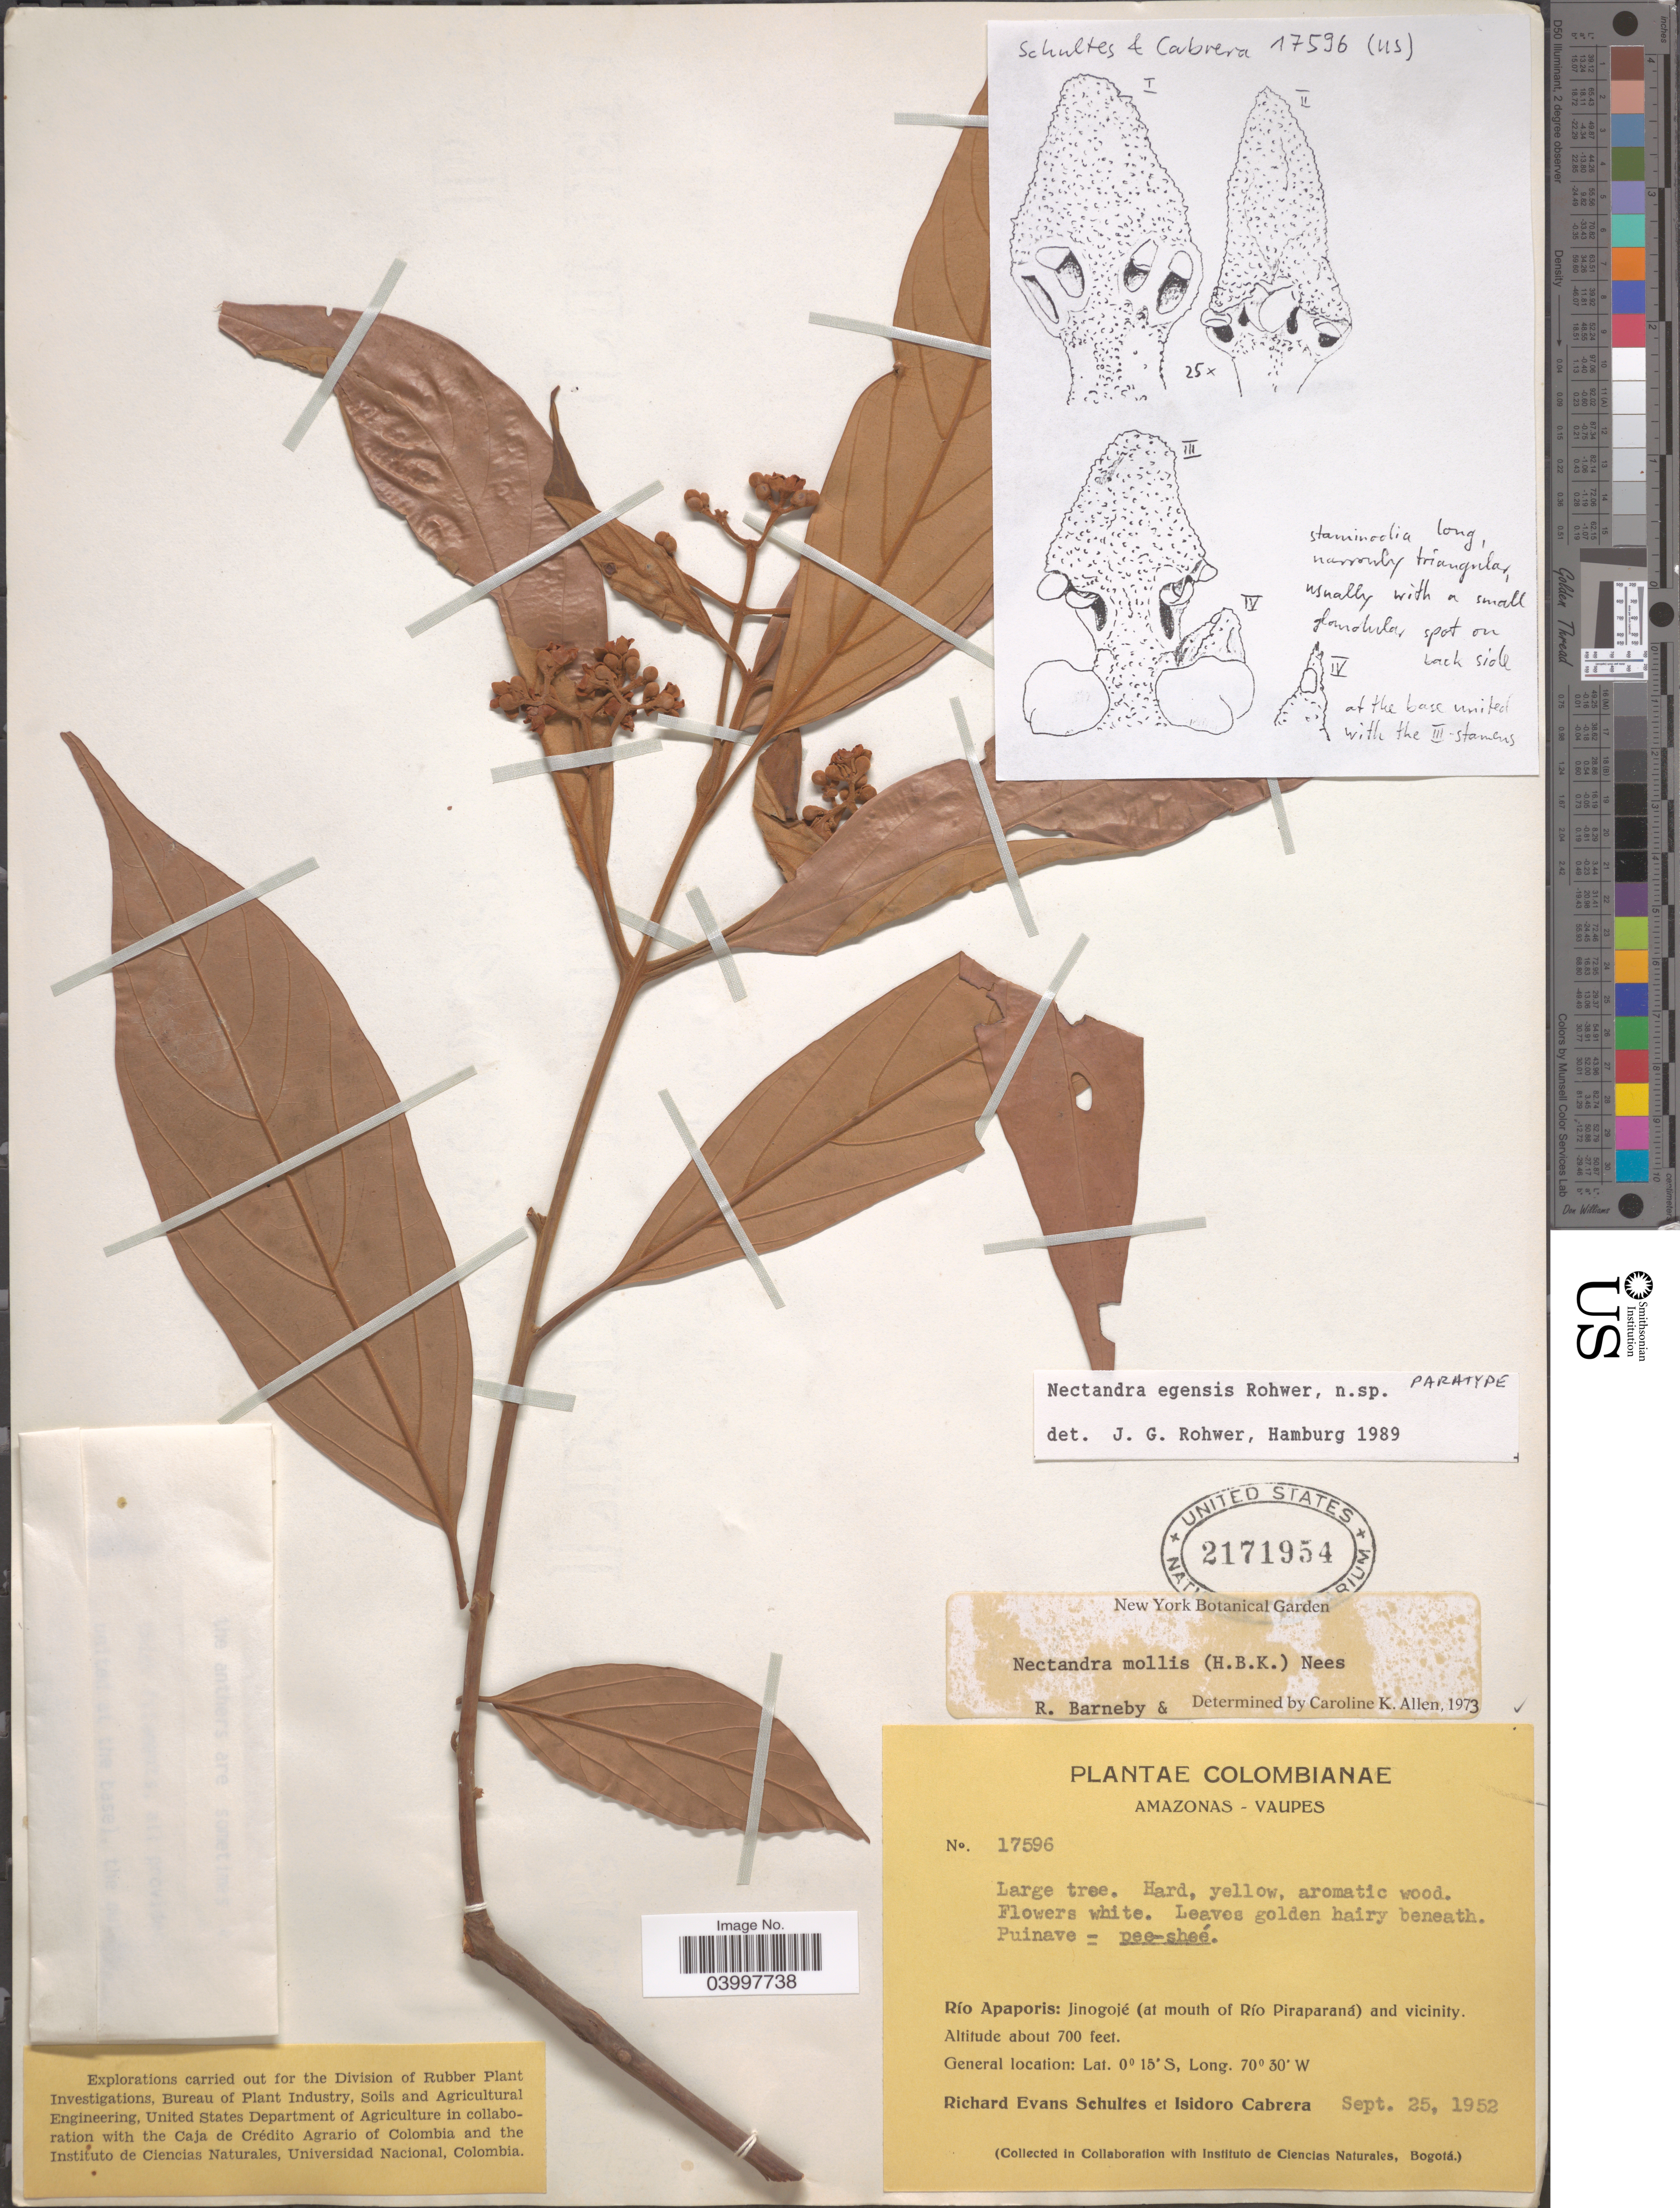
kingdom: Plantae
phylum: Tracheophyta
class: Magnoliopsida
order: Laurales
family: Lauraceae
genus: Nectandra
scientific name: Nectandra egensis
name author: Rohwer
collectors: R. E. Schultes & I. Cabrera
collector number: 17596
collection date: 1952-09-25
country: Colombia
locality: Amazonas-Vaupes. Río Apaporis: Jinogojé (at mouth of Río Piraparaná) and vicinity.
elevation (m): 213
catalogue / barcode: US 2171954